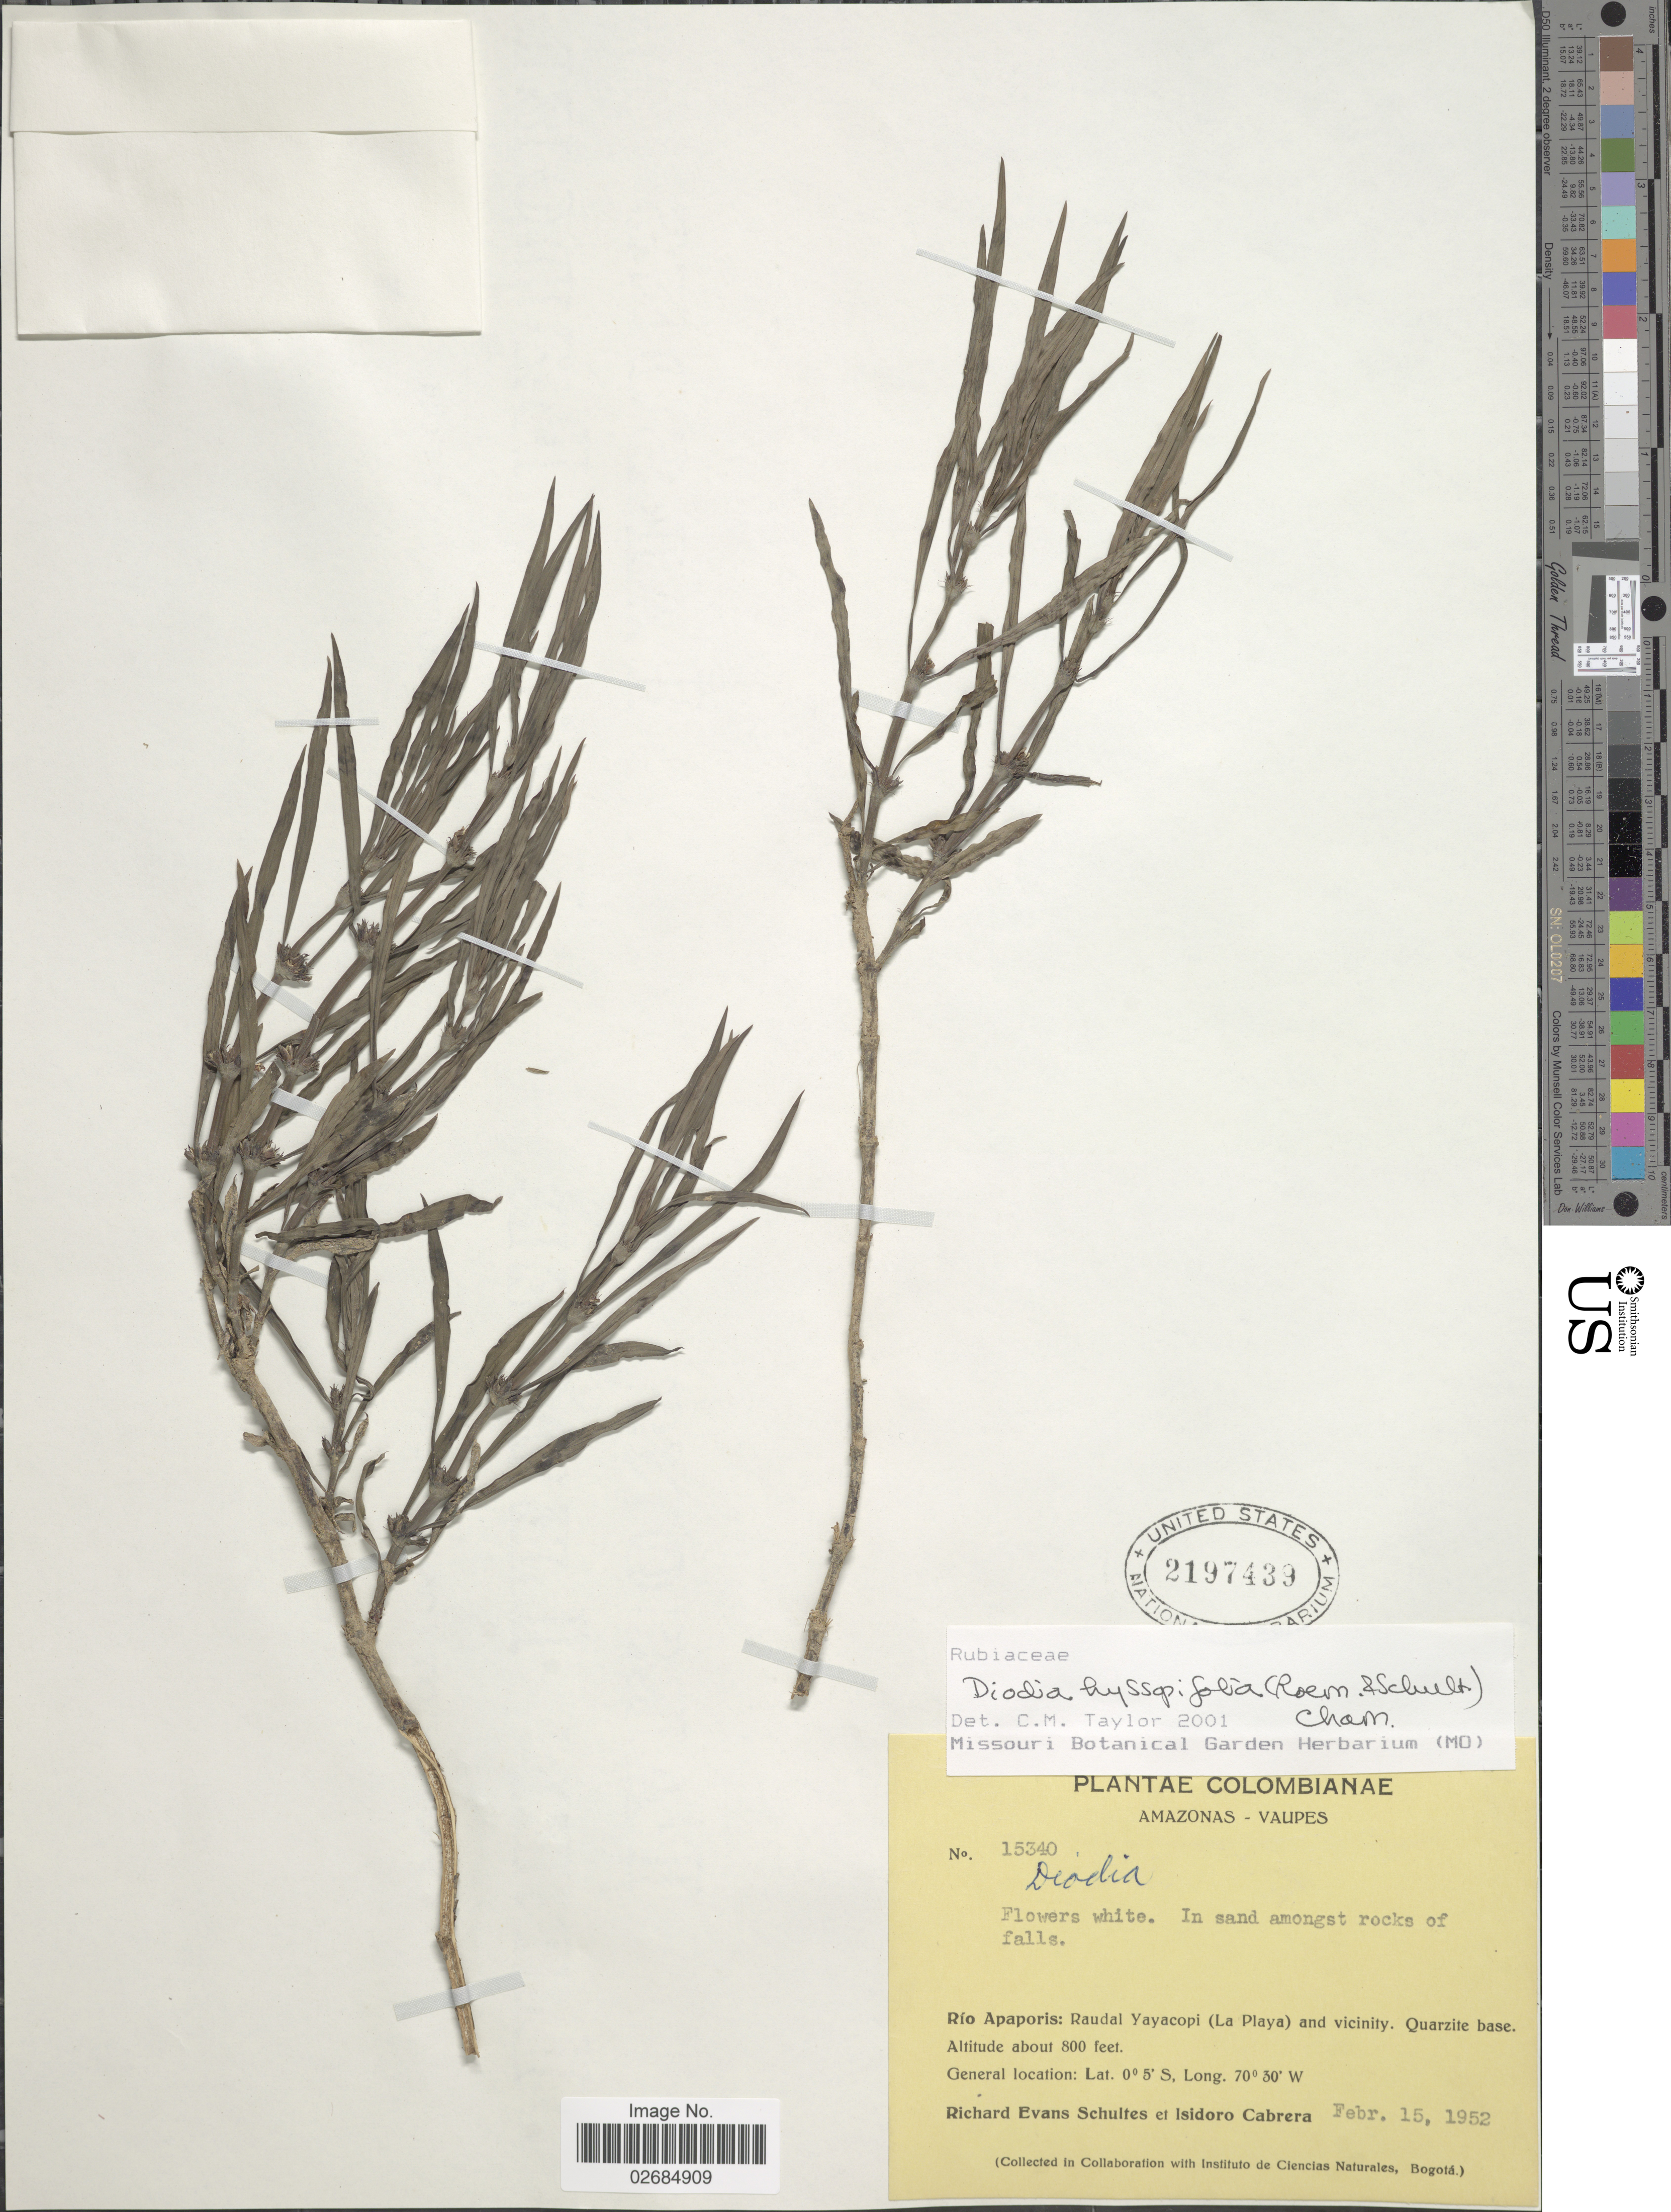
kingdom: Plantae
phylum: Tracheophyta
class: Magnoliopsida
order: Gentianales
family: Rubiaceae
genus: Diodia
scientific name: Diodia hyssopifolia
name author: (Willd. ex Roem. & Schult.) Cham. & Schltdl.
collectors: R. E. Schultes & I. Cabrera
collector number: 15340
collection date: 1952-02-15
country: Colombia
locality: Amazonas-Vaupes. Río Apaporis: Raudal Yayacopi (La Playa) and vicinity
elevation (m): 244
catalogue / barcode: US 2197439